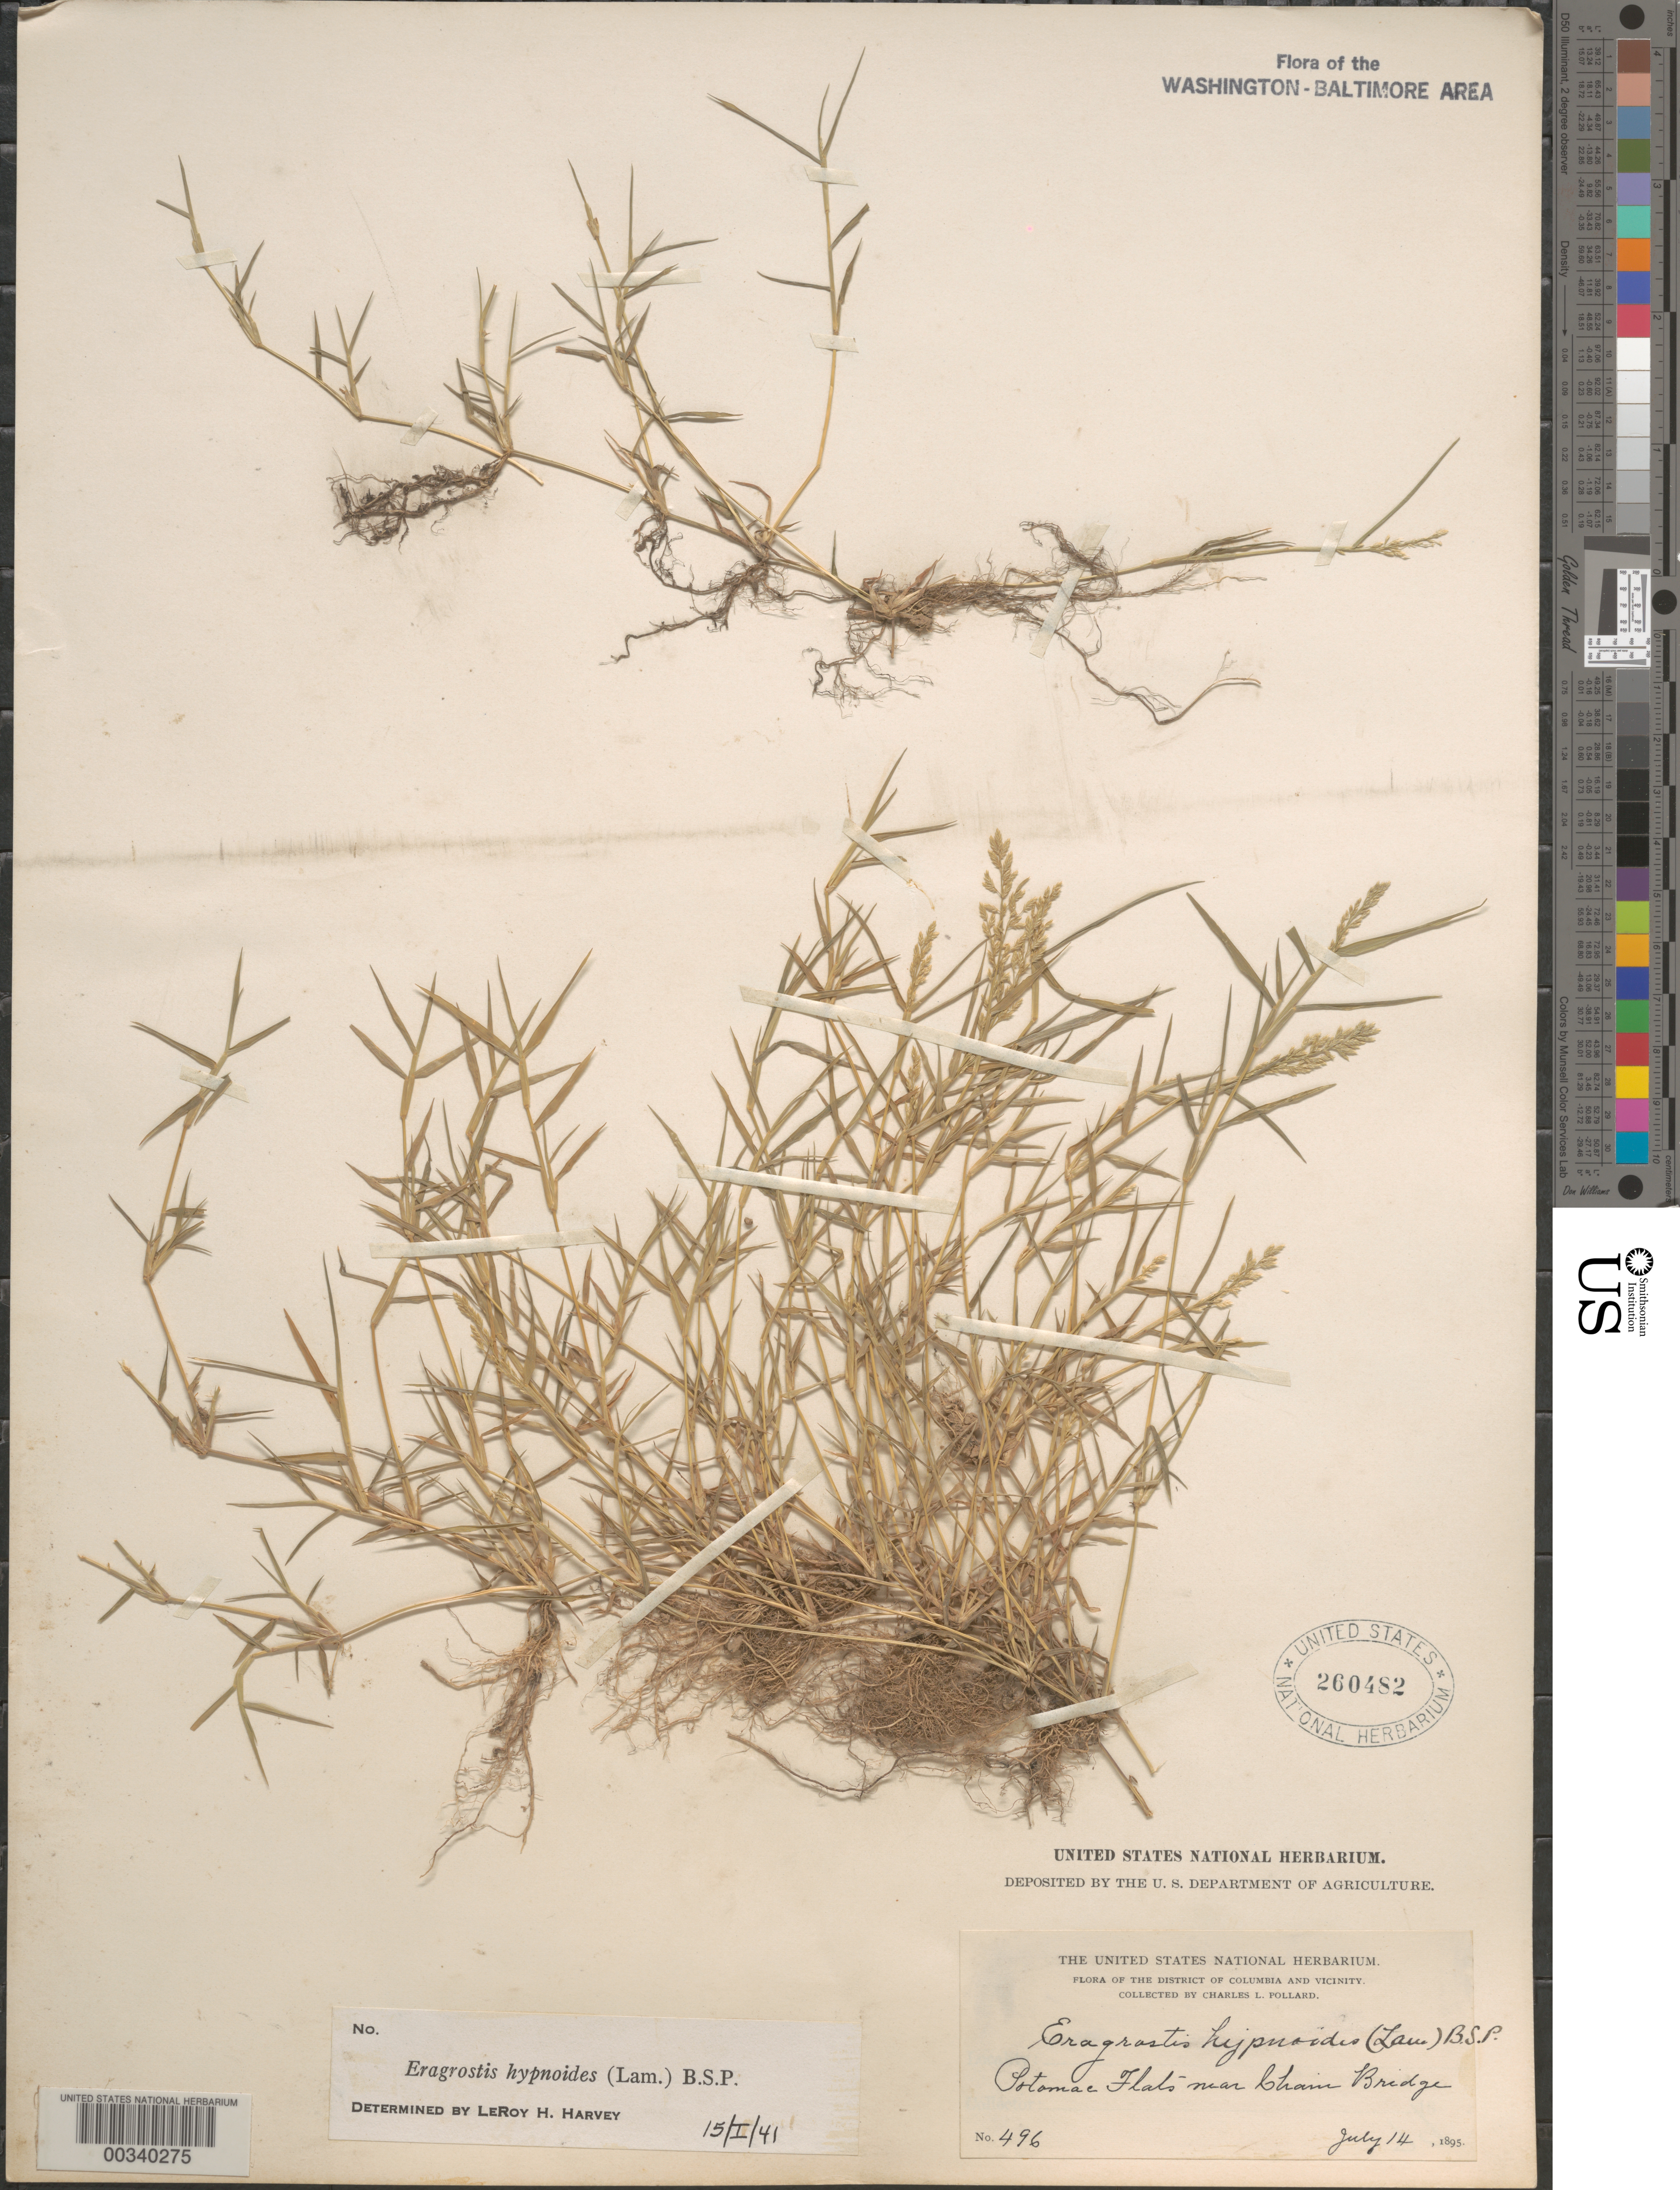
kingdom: Plantae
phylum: Tracheophyta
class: Liliopsida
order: Poales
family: Poaceae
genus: Eragrostis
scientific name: Eragrostis hypnoides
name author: (Lam.) Britton, Stearns & Poggenb.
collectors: C. L. Pollard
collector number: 496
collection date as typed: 14 Jul 1895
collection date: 1895-07-14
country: United States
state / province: Maryland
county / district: Montgomery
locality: Near Chain Bridge C. & O. Canal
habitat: Flats of Potomac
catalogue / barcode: US 260482